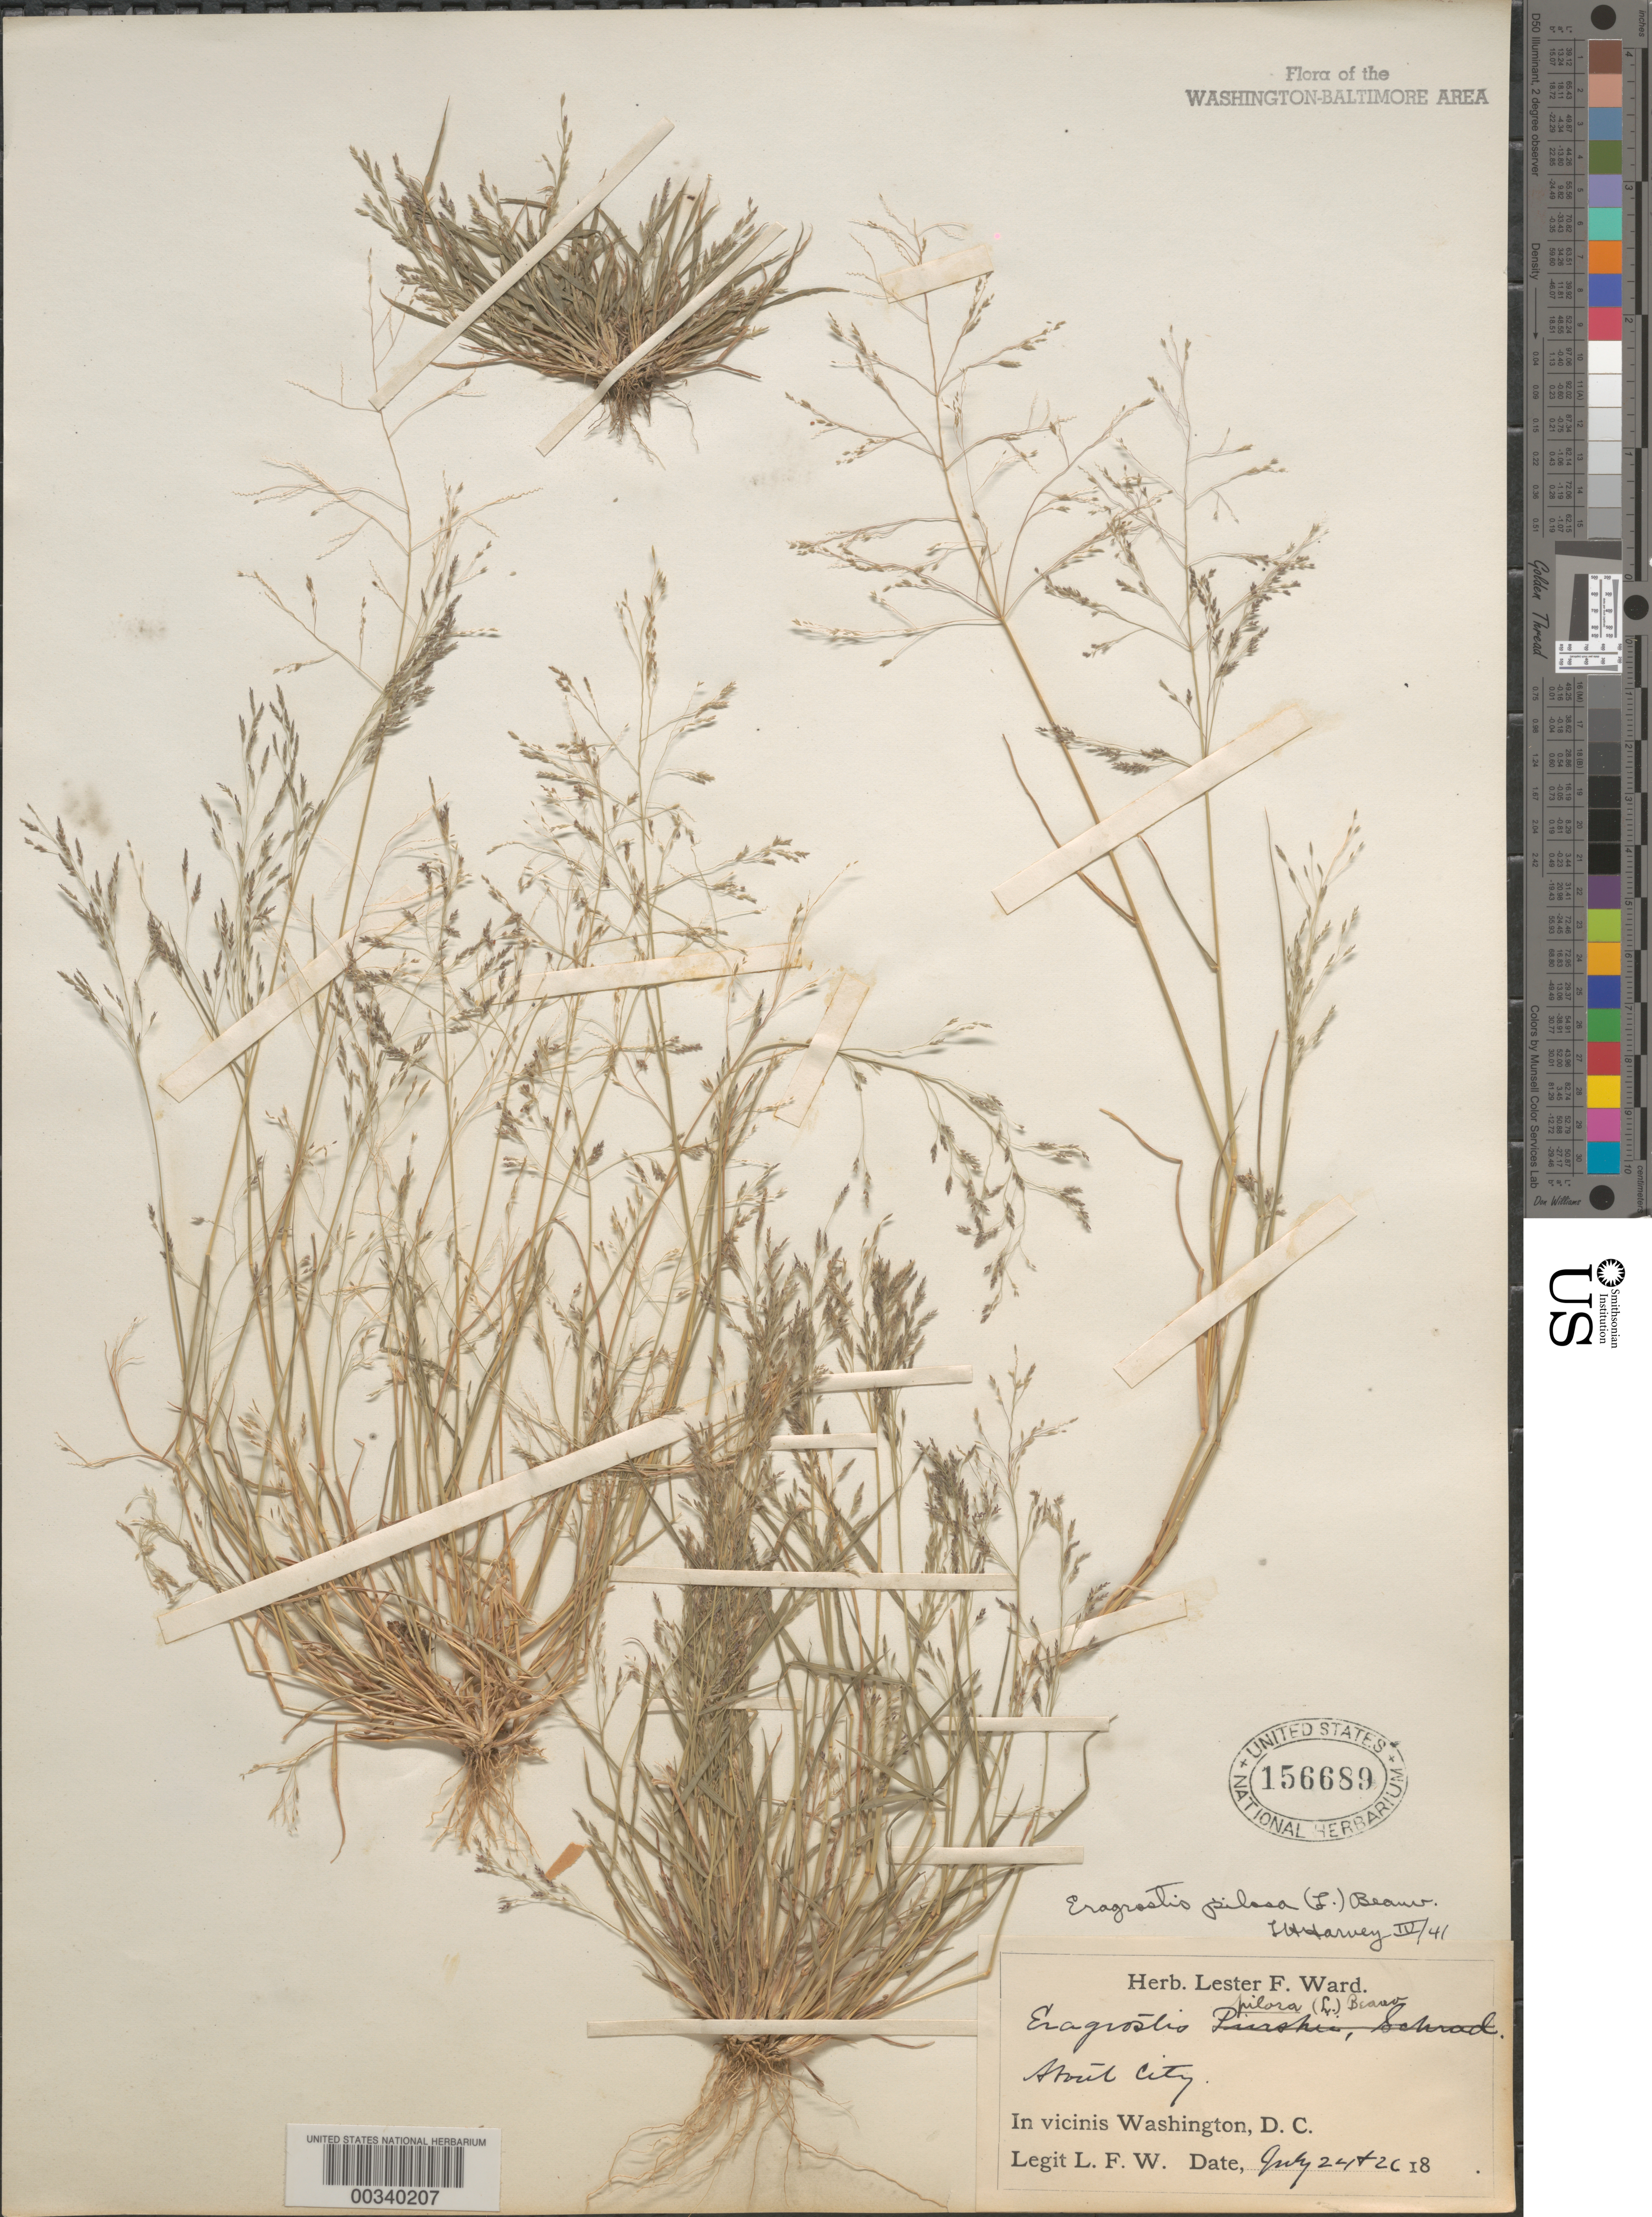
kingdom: Plantae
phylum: Tracheophyta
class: Liliopsida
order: Poales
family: Poaceae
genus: Eragrostis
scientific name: Eragrostis pilosa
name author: (L.) P. Beauv.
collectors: L. F. Ward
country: United States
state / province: District of Columbia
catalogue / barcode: US 156689